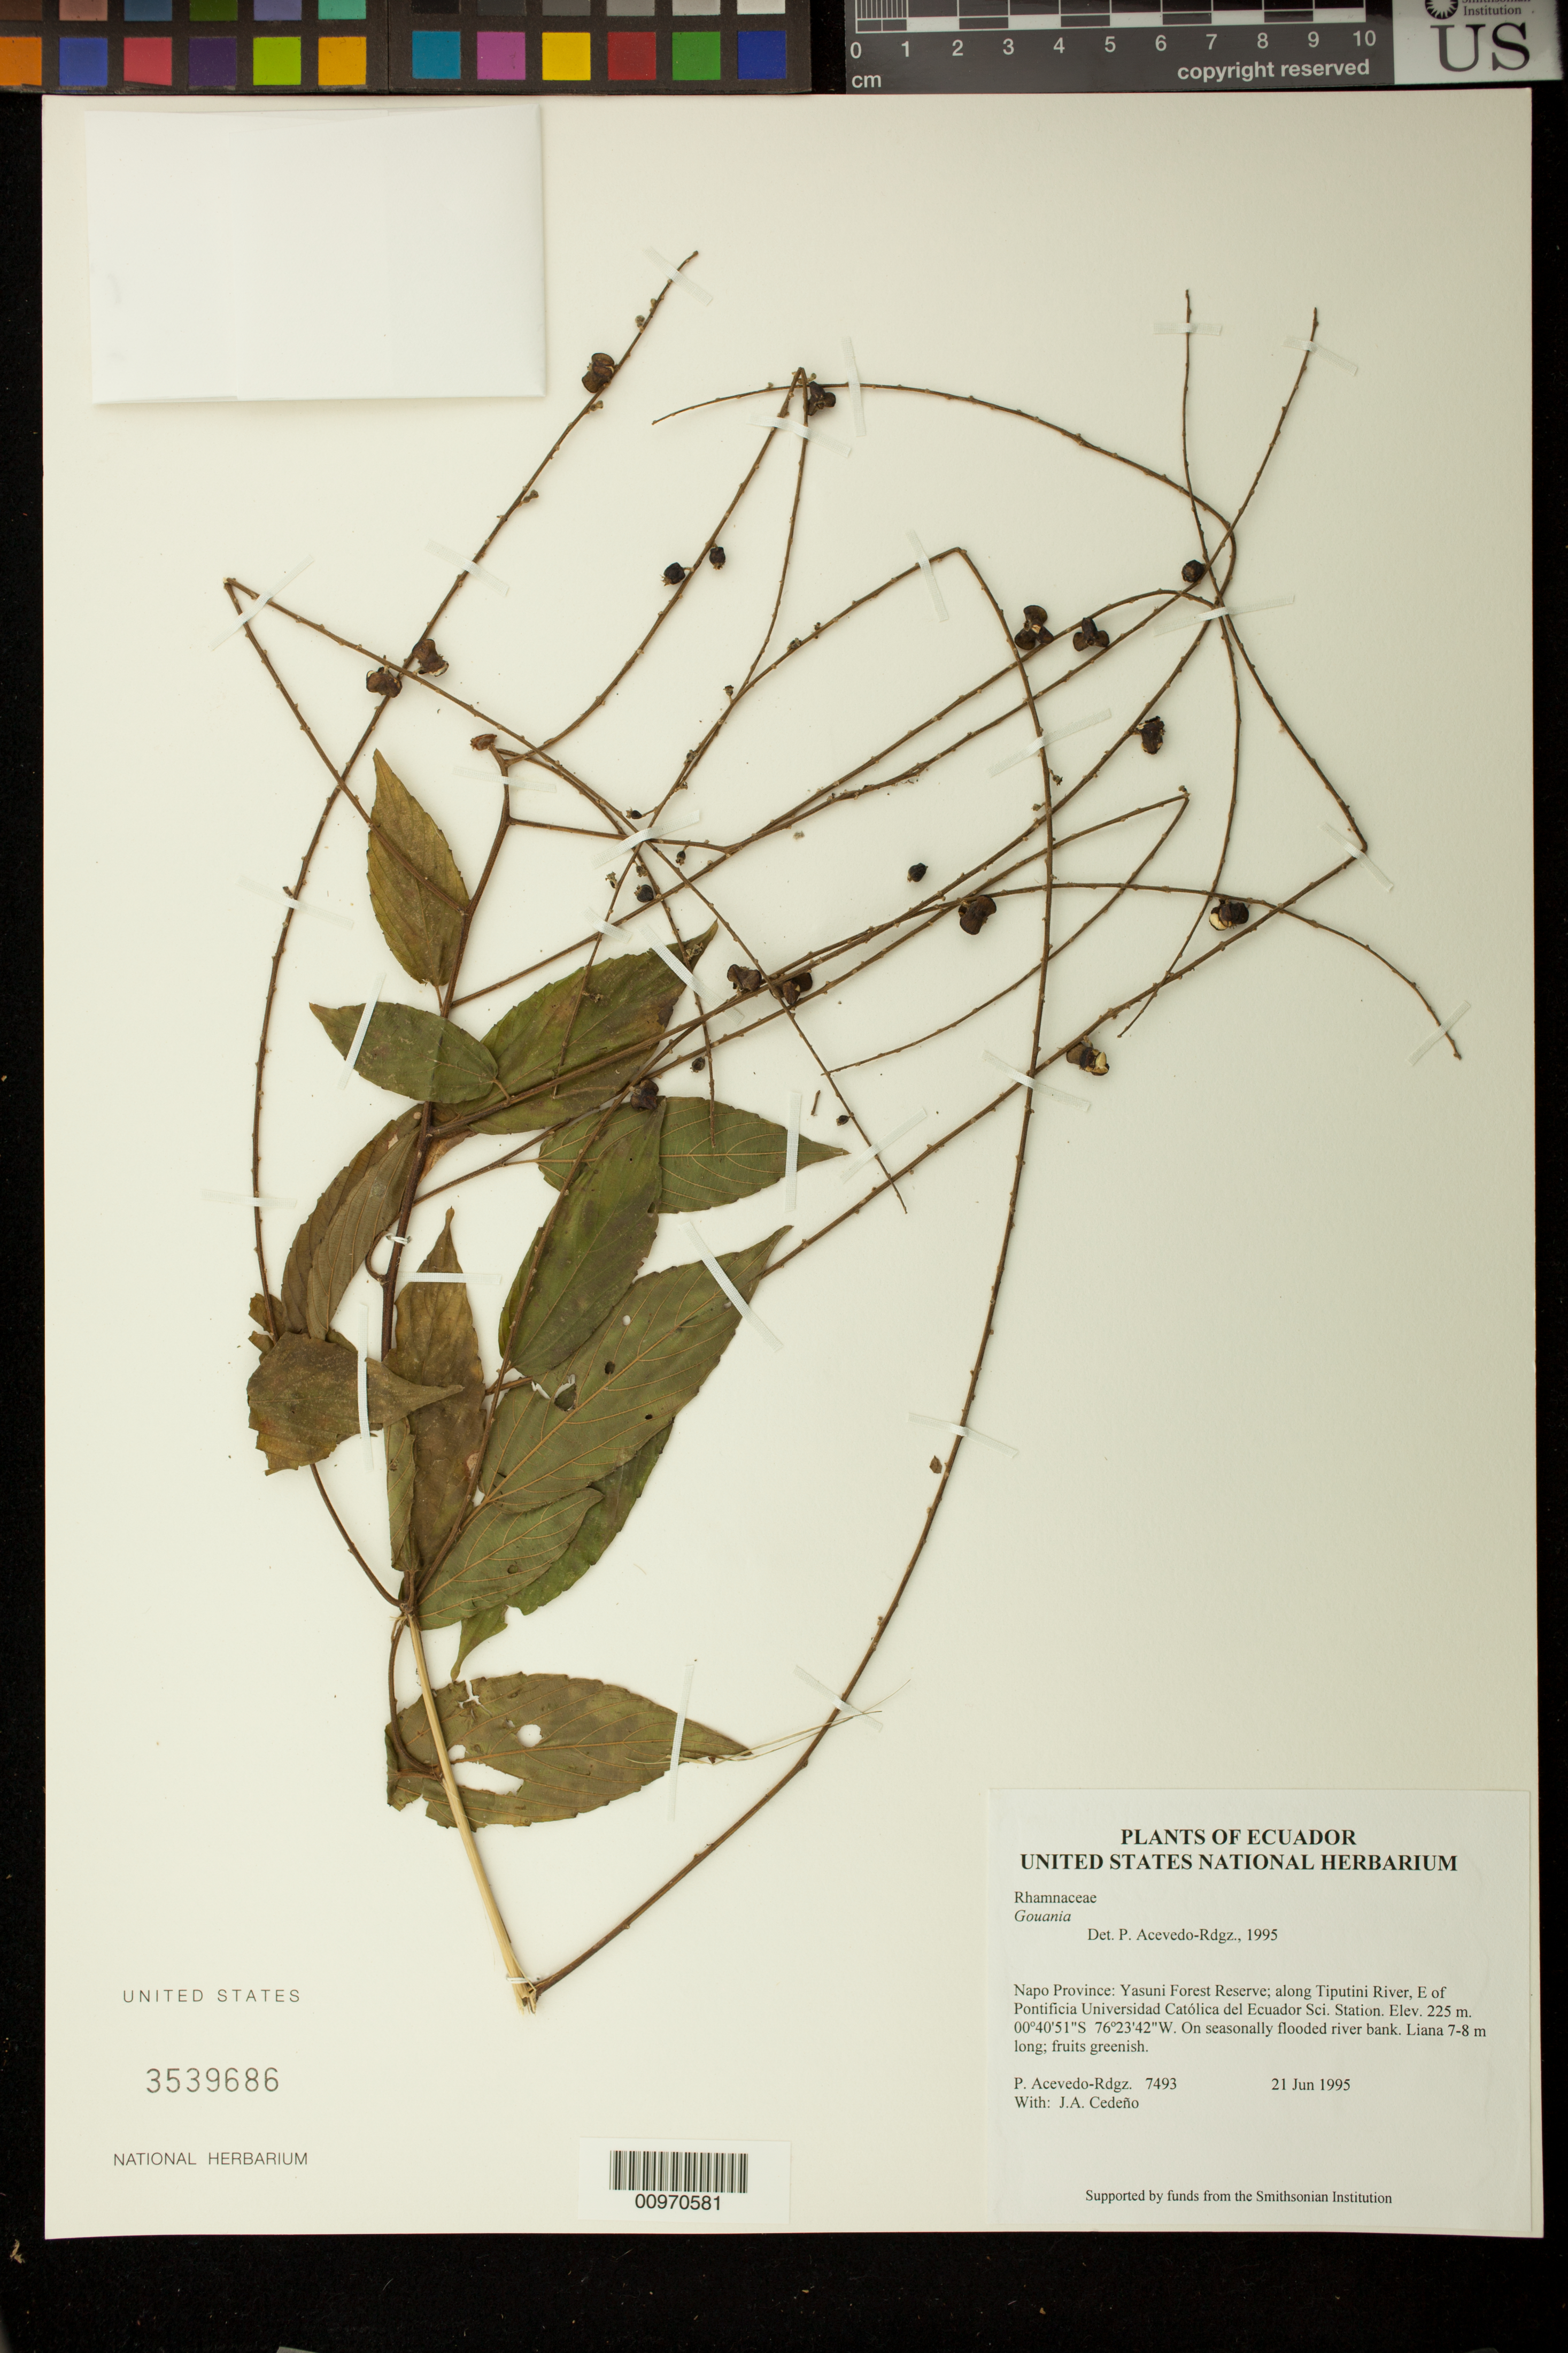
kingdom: Plantae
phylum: Tracheophyta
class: Magnoliopsida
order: Rosales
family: Rhamnaceae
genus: Gouania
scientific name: Gouania polygama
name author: (Jacq.) Urb.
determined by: Acevedo-Rodríguez, P.; Strong, M. T.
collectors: P. Acevedo-Rodr. & J. A. Cedeño M.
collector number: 7493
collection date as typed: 21 Jun 1995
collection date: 1995-06-21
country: Ecuador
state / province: Napo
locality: Napo Province: Yasuni Forest Reserve; along Tiputini River, E of Pontificia Universidad Católica del Ecuador Sci. Station.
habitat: On seasonally flooded river bank.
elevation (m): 225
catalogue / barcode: US 3539686